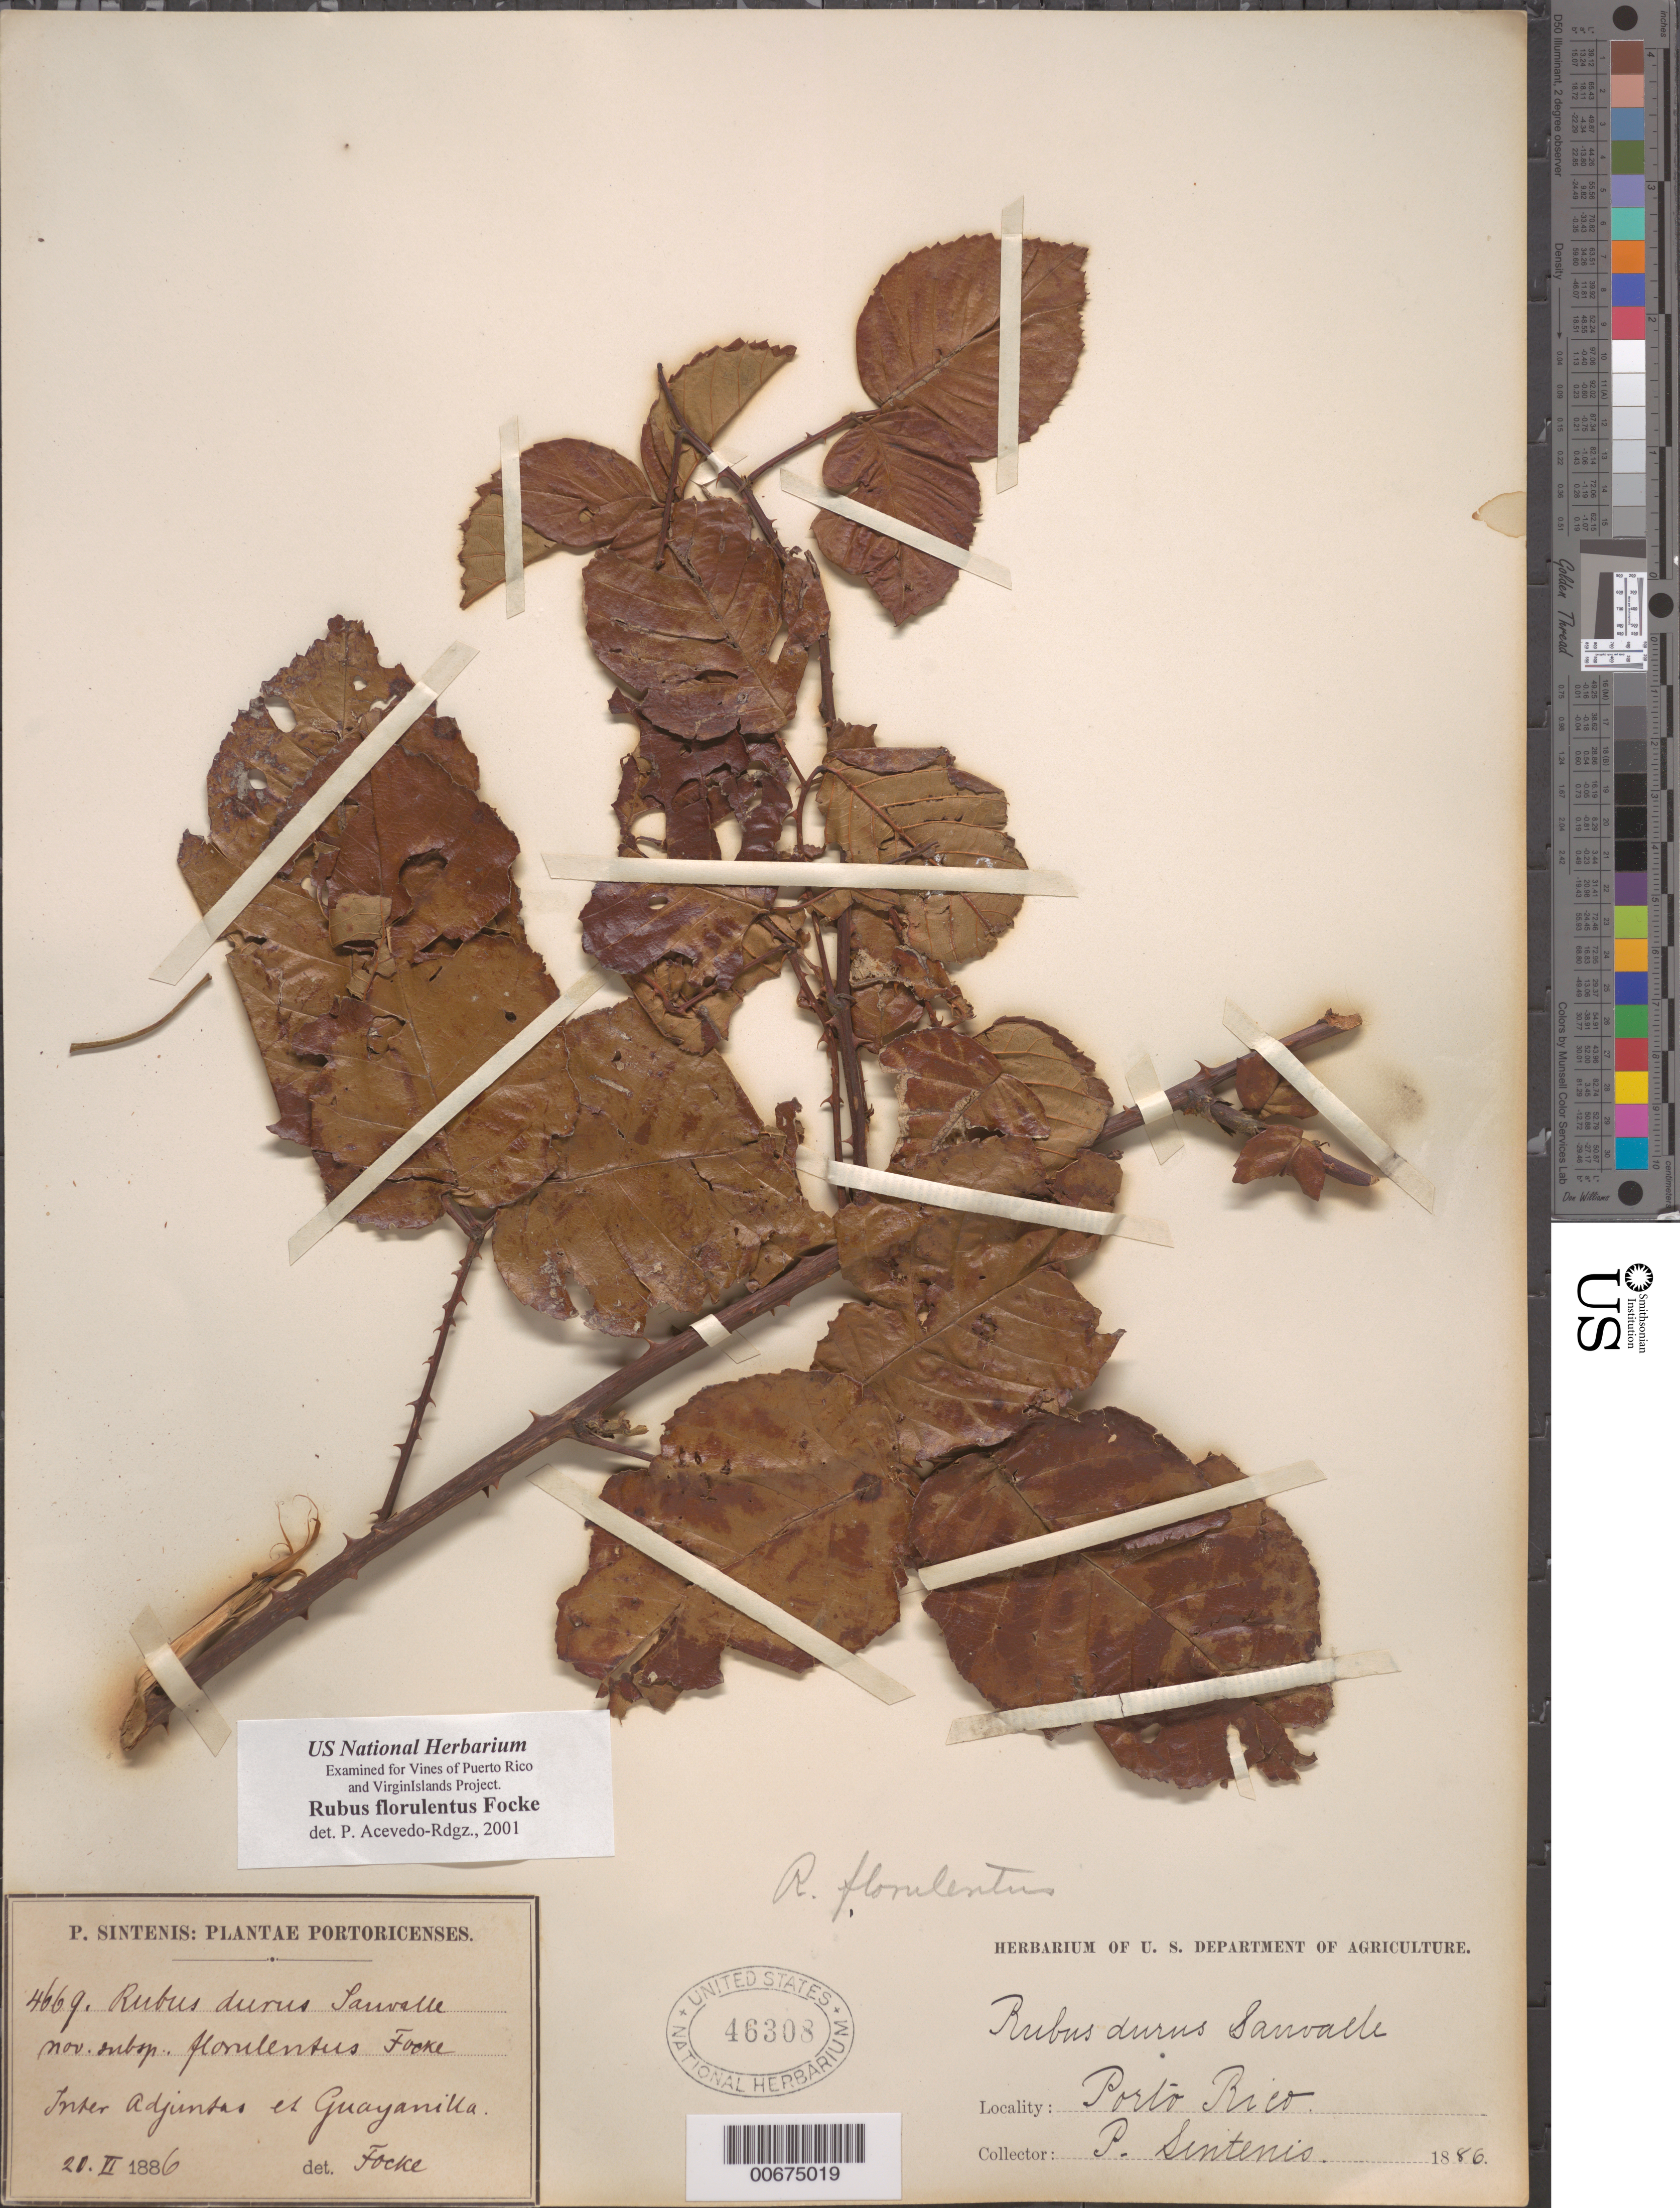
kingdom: Plantae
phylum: Tracheophyta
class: Magnoliopsida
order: Rosales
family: Rosaceae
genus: Rubus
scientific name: Rubus florulentus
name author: Focke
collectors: P. Sintenis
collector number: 4669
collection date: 1886-06-20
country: Puerto Rico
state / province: Guayanilla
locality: Inter Adjuntas et Guayanilla.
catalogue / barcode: US 46308